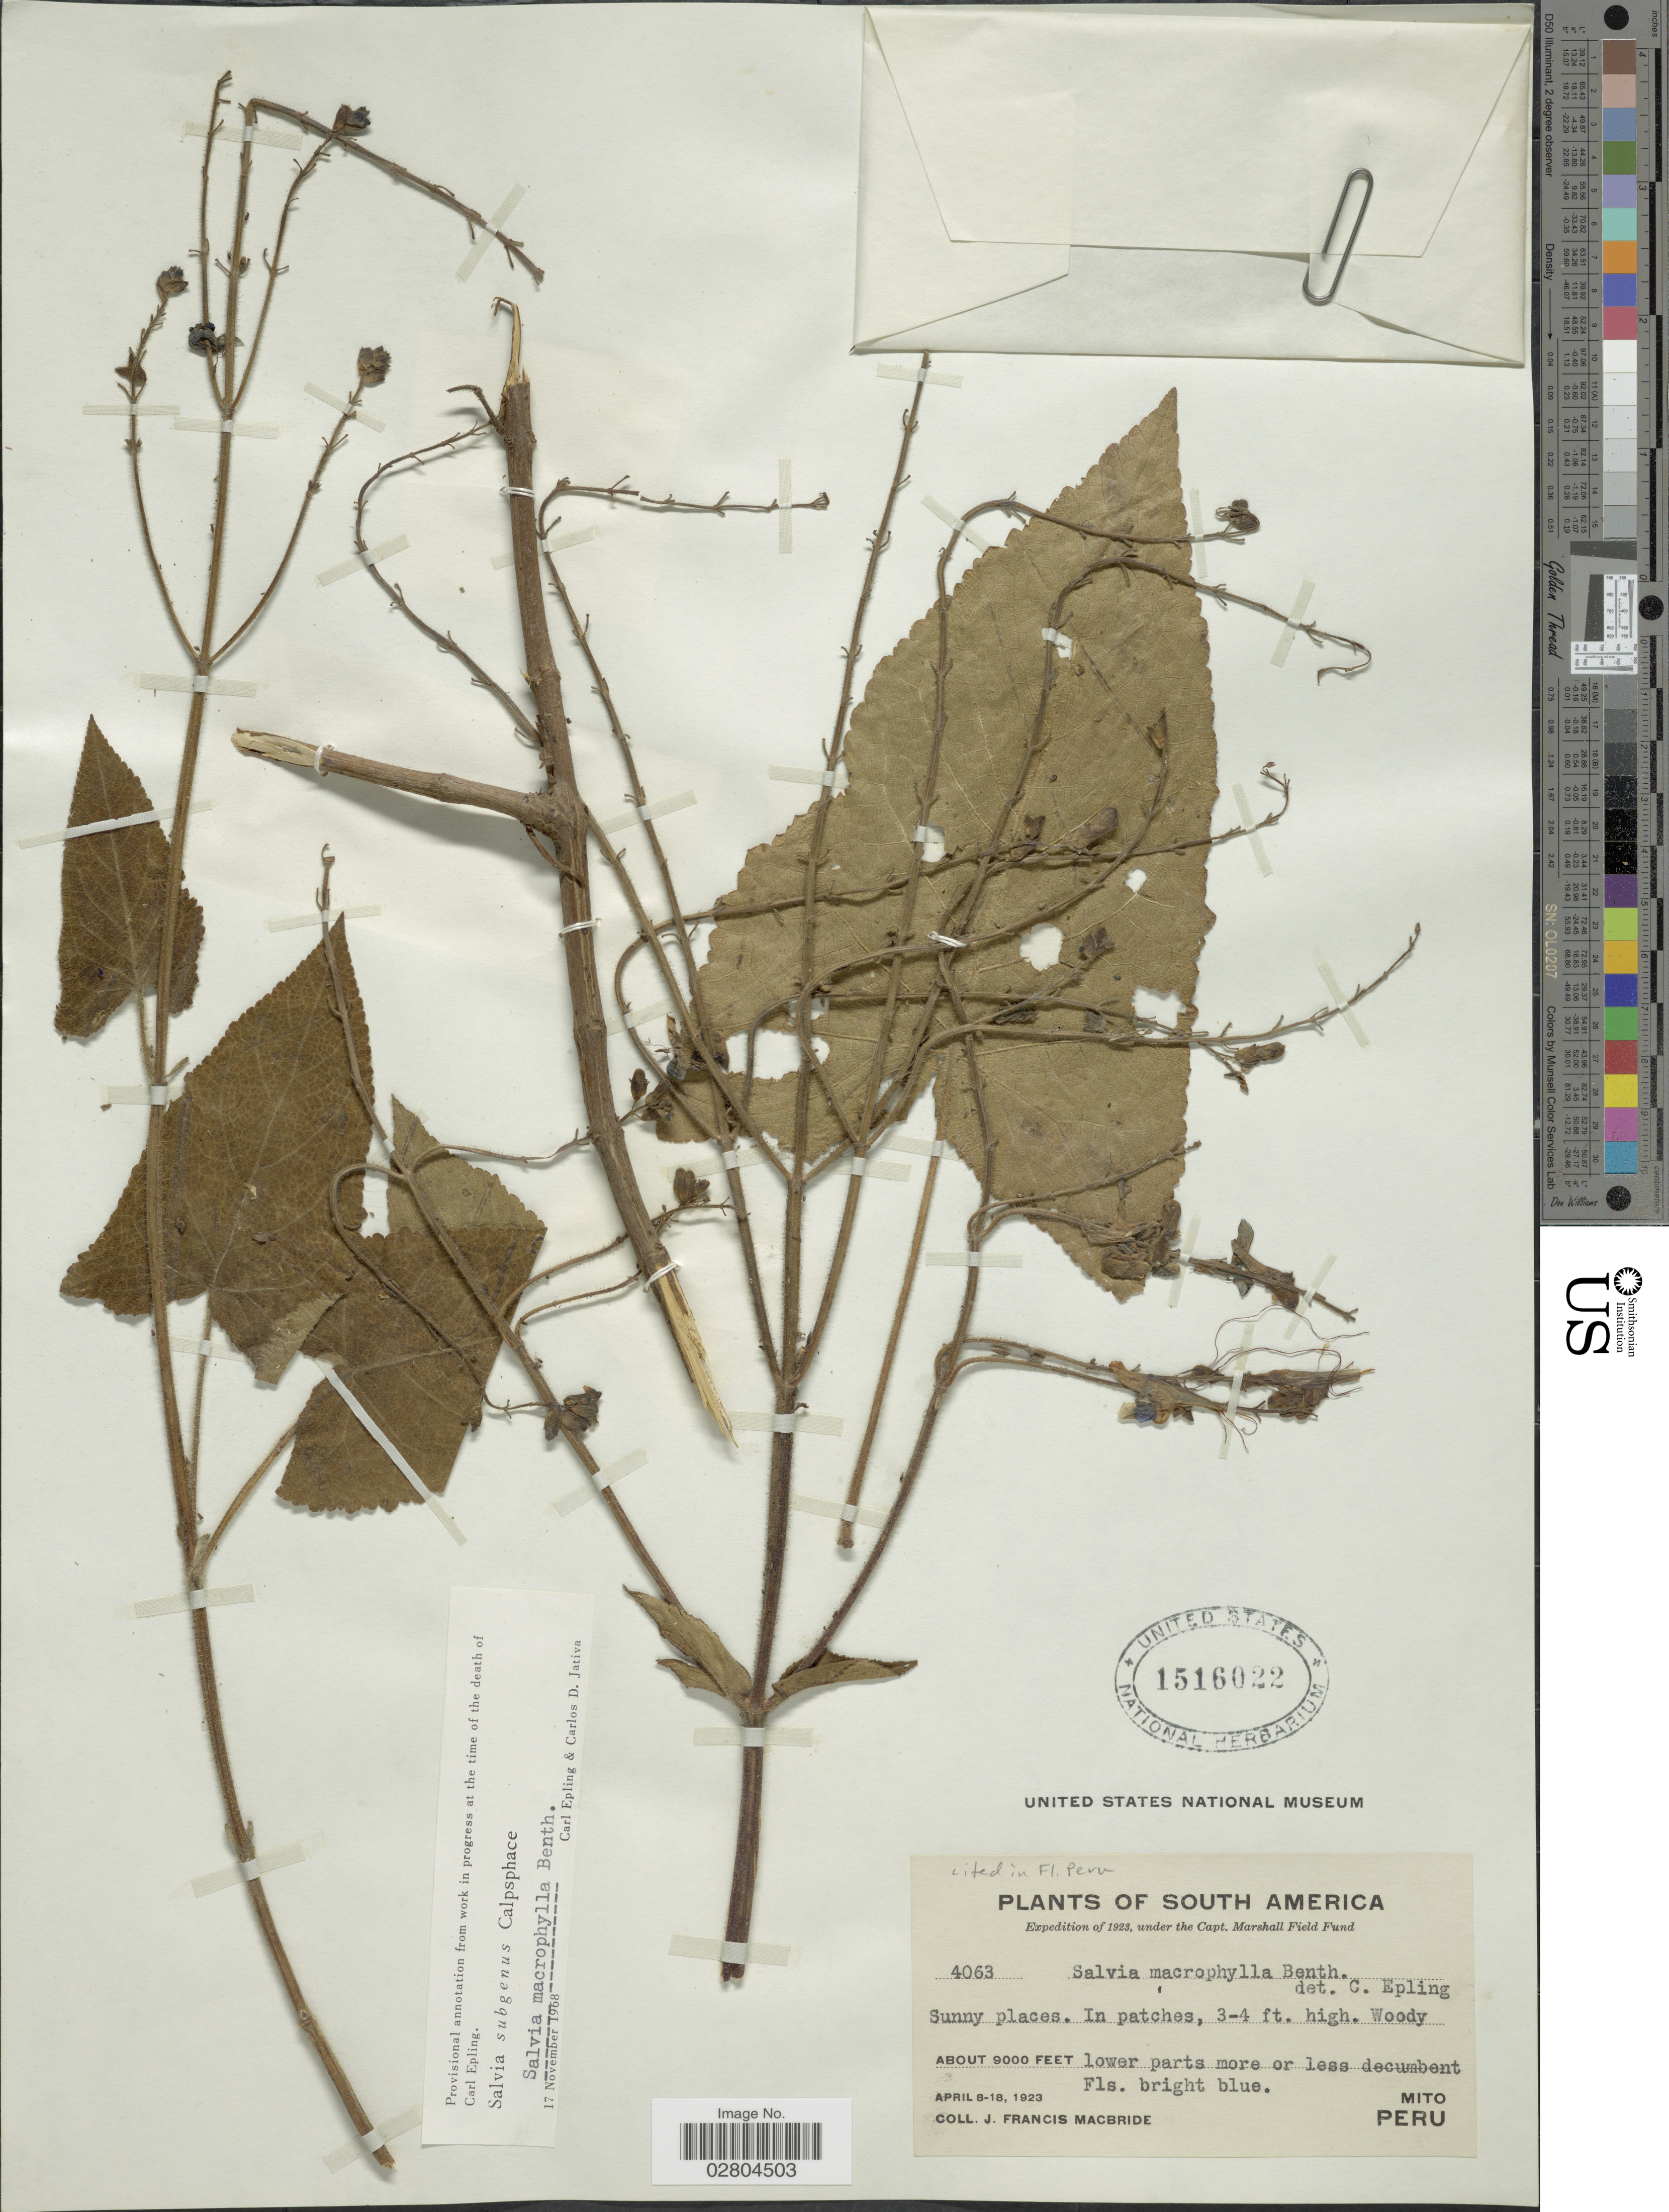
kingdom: Plantae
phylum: Tracheophyta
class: Magnoliopsida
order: Lamiales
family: Lamiaceae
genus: Salvia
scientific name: Salvia macrophylla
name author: Benth.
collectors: J. F. Macbride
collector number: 4063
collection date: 1923-04-08/1923-04-18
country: Peru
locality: Mito.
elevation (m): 2743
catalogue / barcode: US 1516022